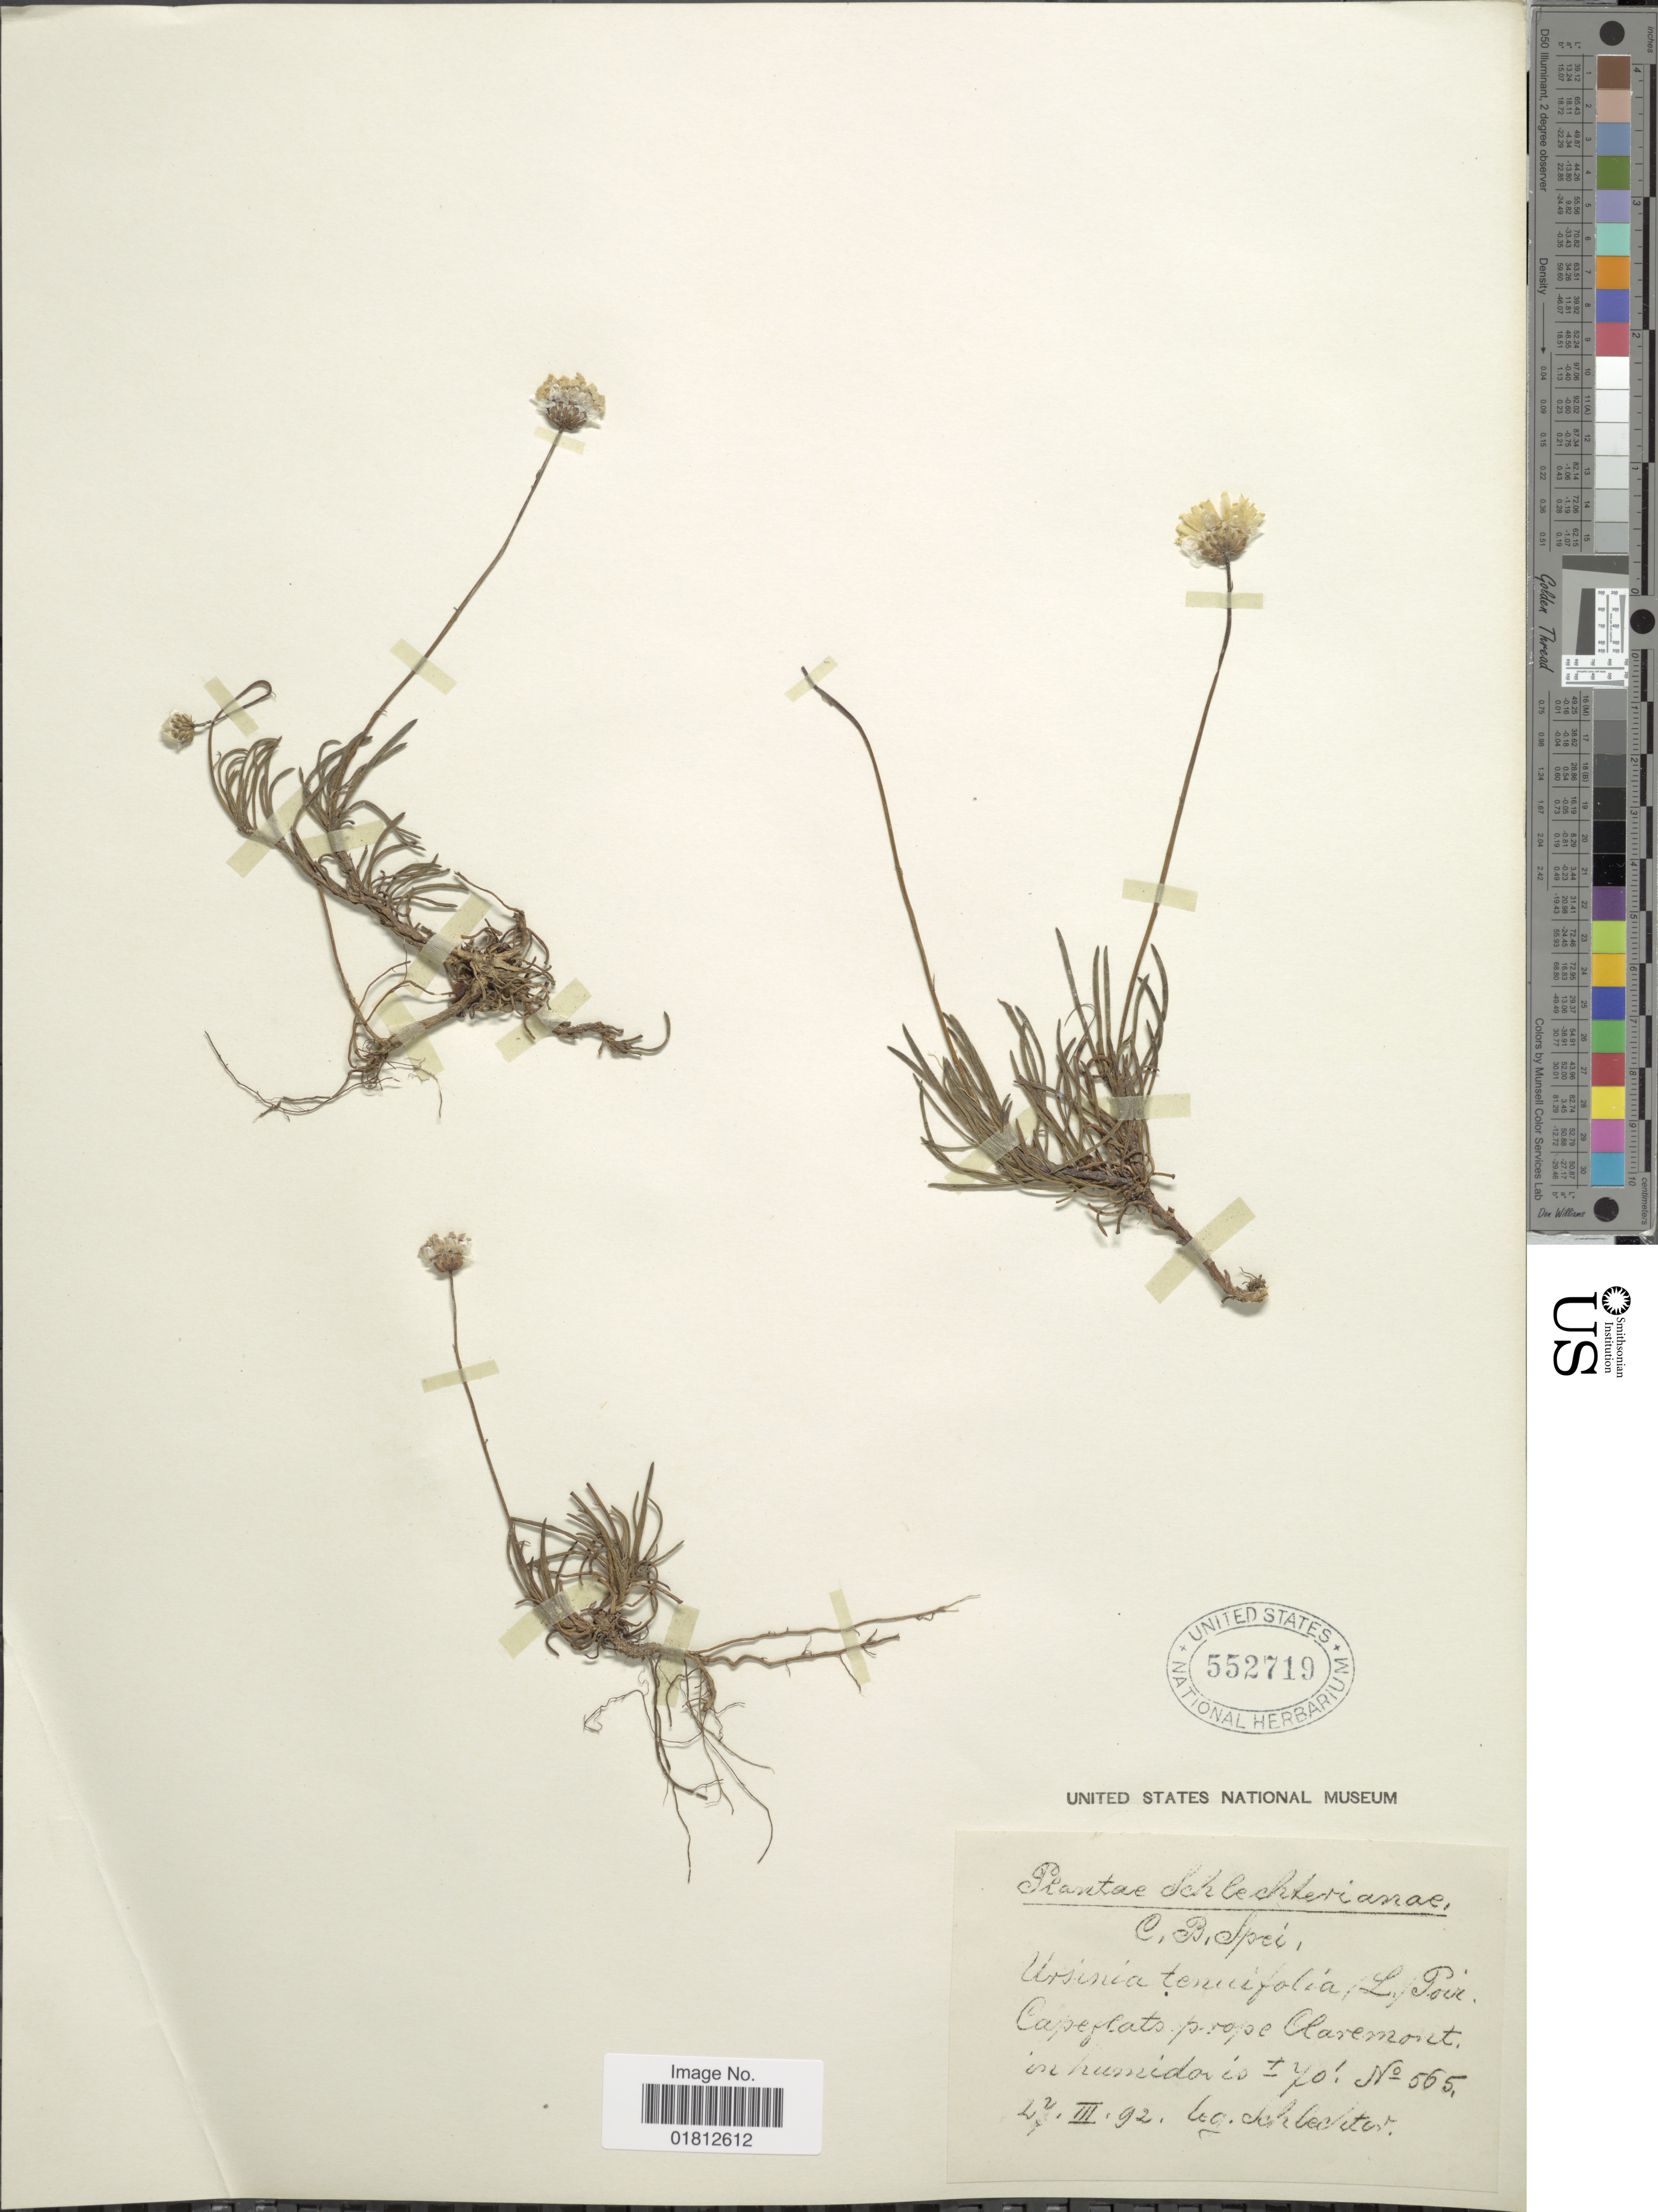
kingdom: Plantae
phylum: Tracheophyta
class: Magnoliopsida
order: Asterales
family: Asteraceae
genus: Ursinia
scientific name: Ursinia tenuifolia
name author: (L.) Poir.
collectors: Schlechter, --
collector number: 565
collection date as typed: Transcribed d/m/y: 22/3/92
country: South Africa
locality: Capeflats, prope Claremont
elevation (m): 21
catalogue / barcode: US 552719